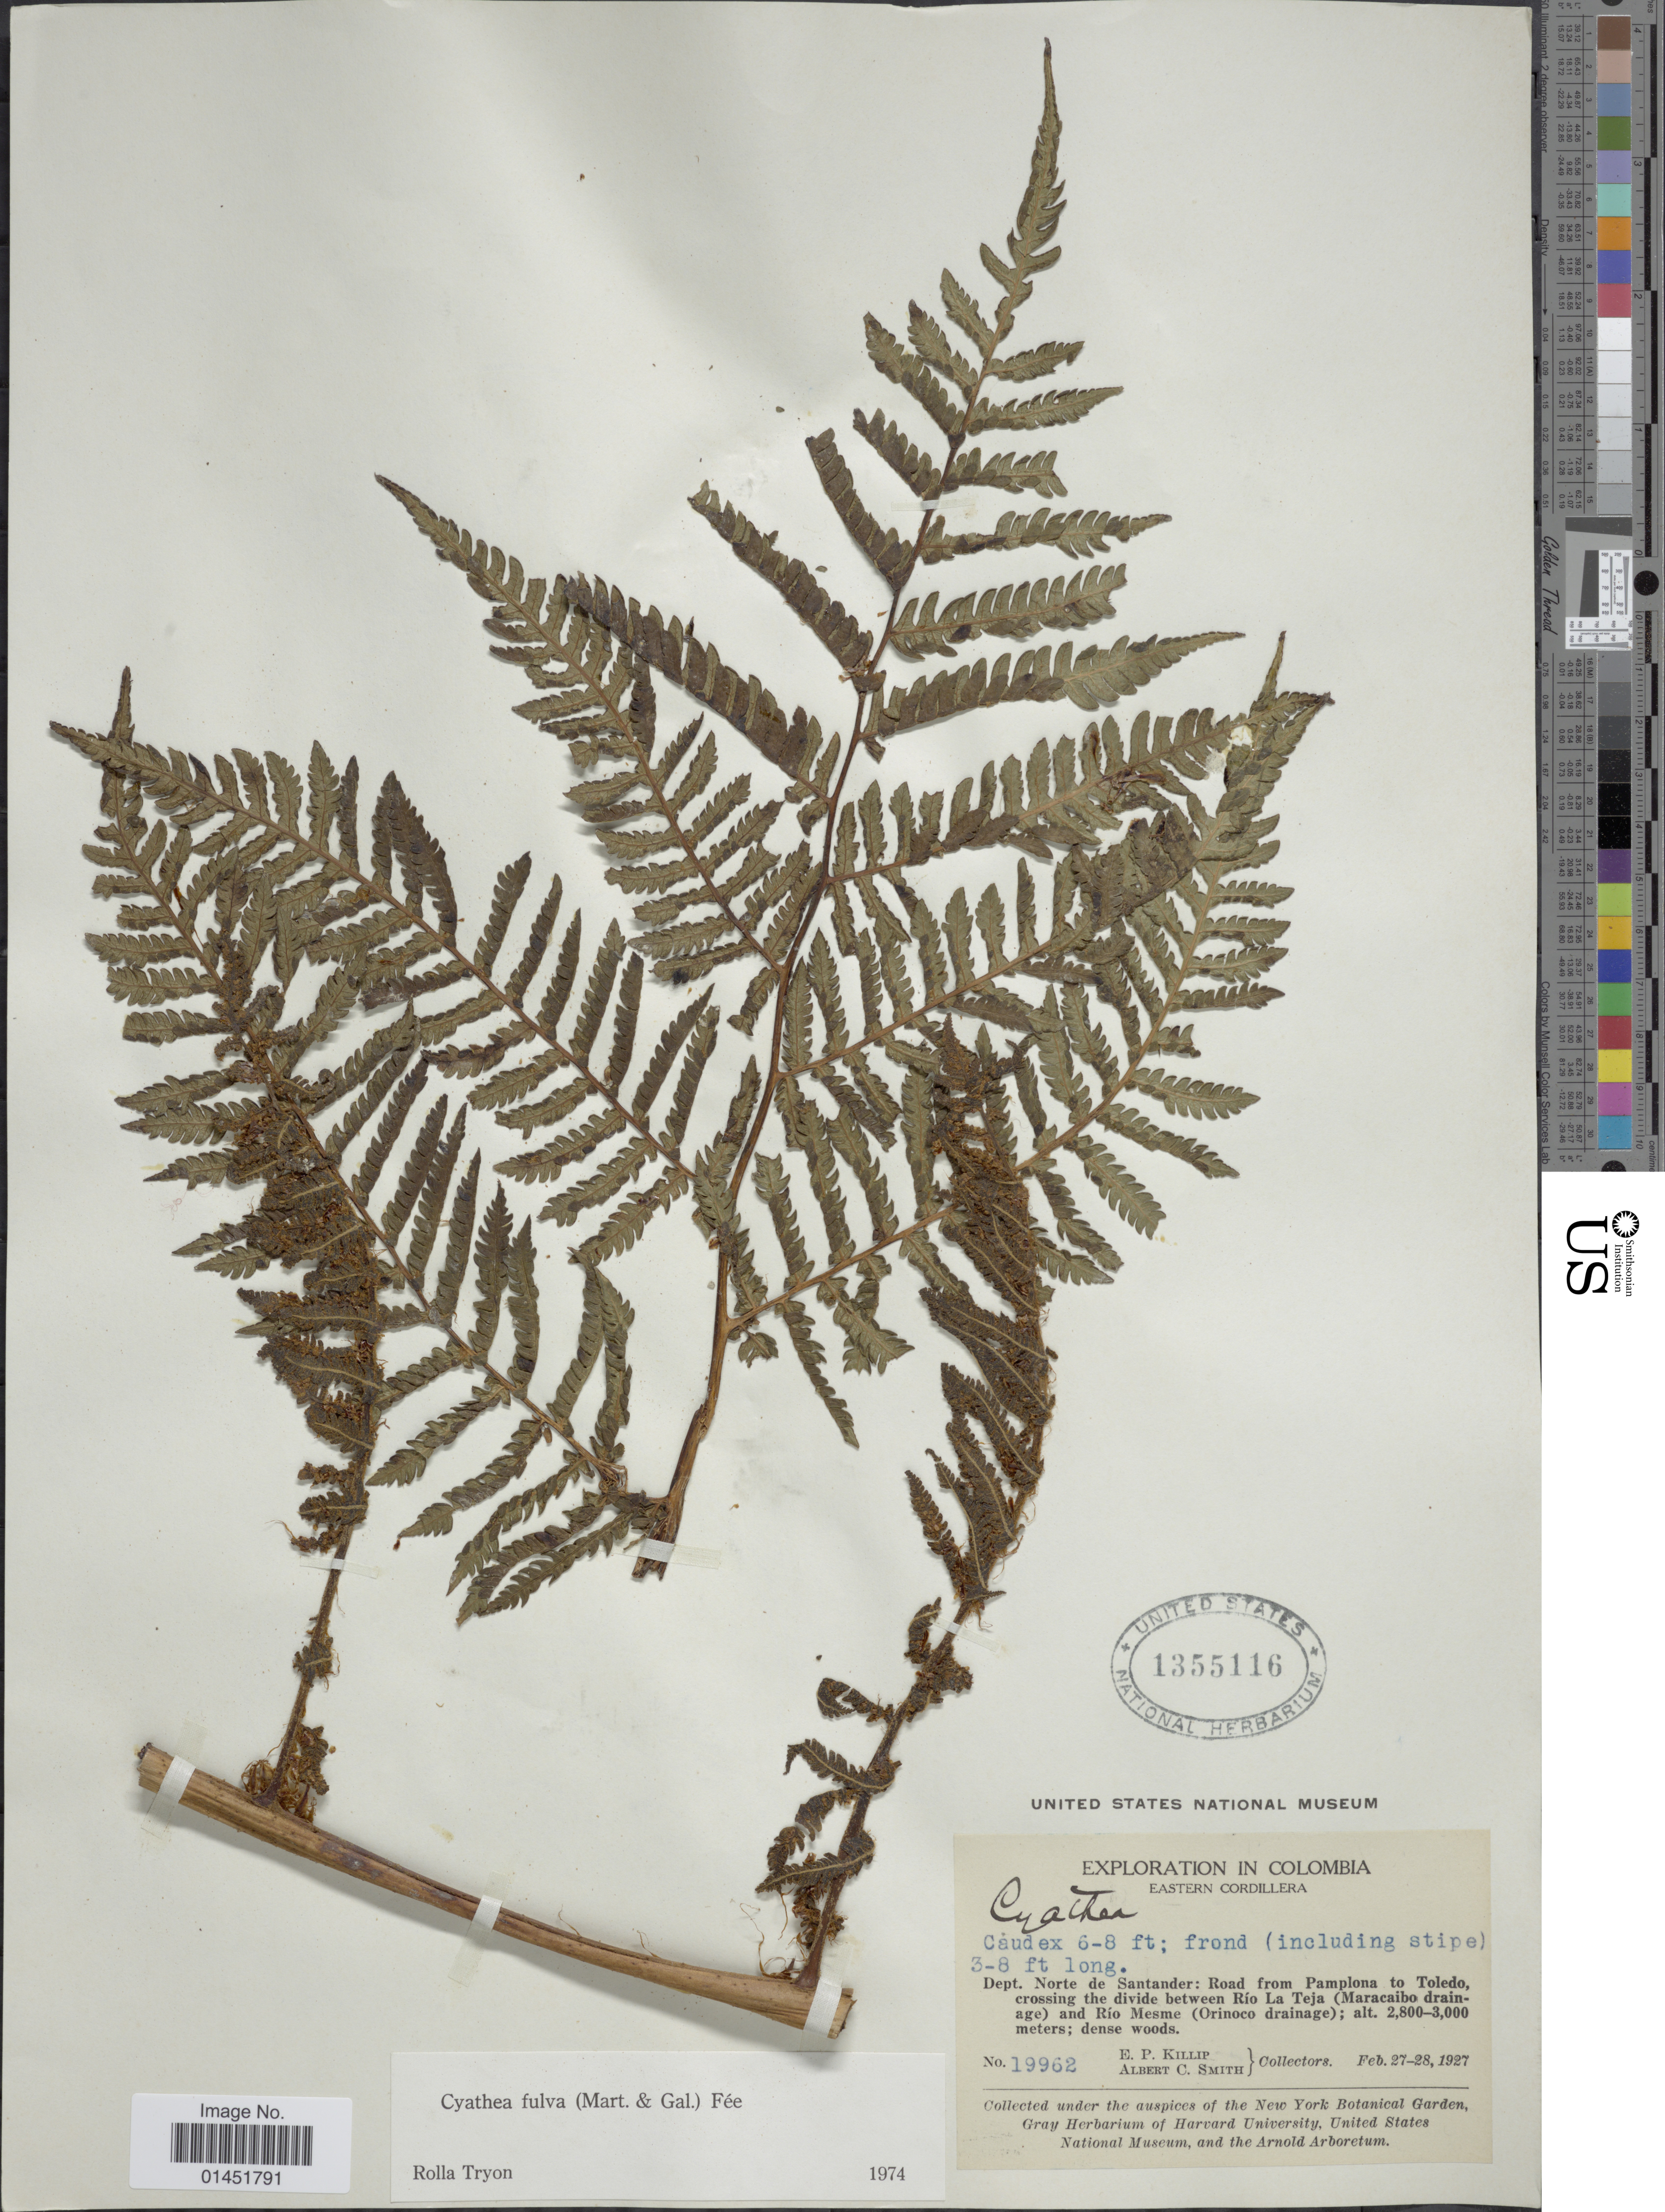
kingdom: Plantae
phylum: Tracheophyta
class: Polypodiopsida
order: Cyatheales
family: Cyatheaceae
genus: Cyathea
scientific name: Cyathea fulva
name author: (M. Martens & Galeotti) Fée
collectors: E. P. Killip & A. C. Smith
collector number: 19962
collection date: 1927-02-27/1927-02-28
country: Colombia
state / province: Norte de Santander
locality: Eastern Cordillera, Dept Noirte de Santander: Road from Pamplona to Toledo crossing the divide between Río La Teja (Maracaibo drainage) and Río Mesme (Orinoco drainage)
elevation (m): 2800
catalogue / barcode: US 1355116